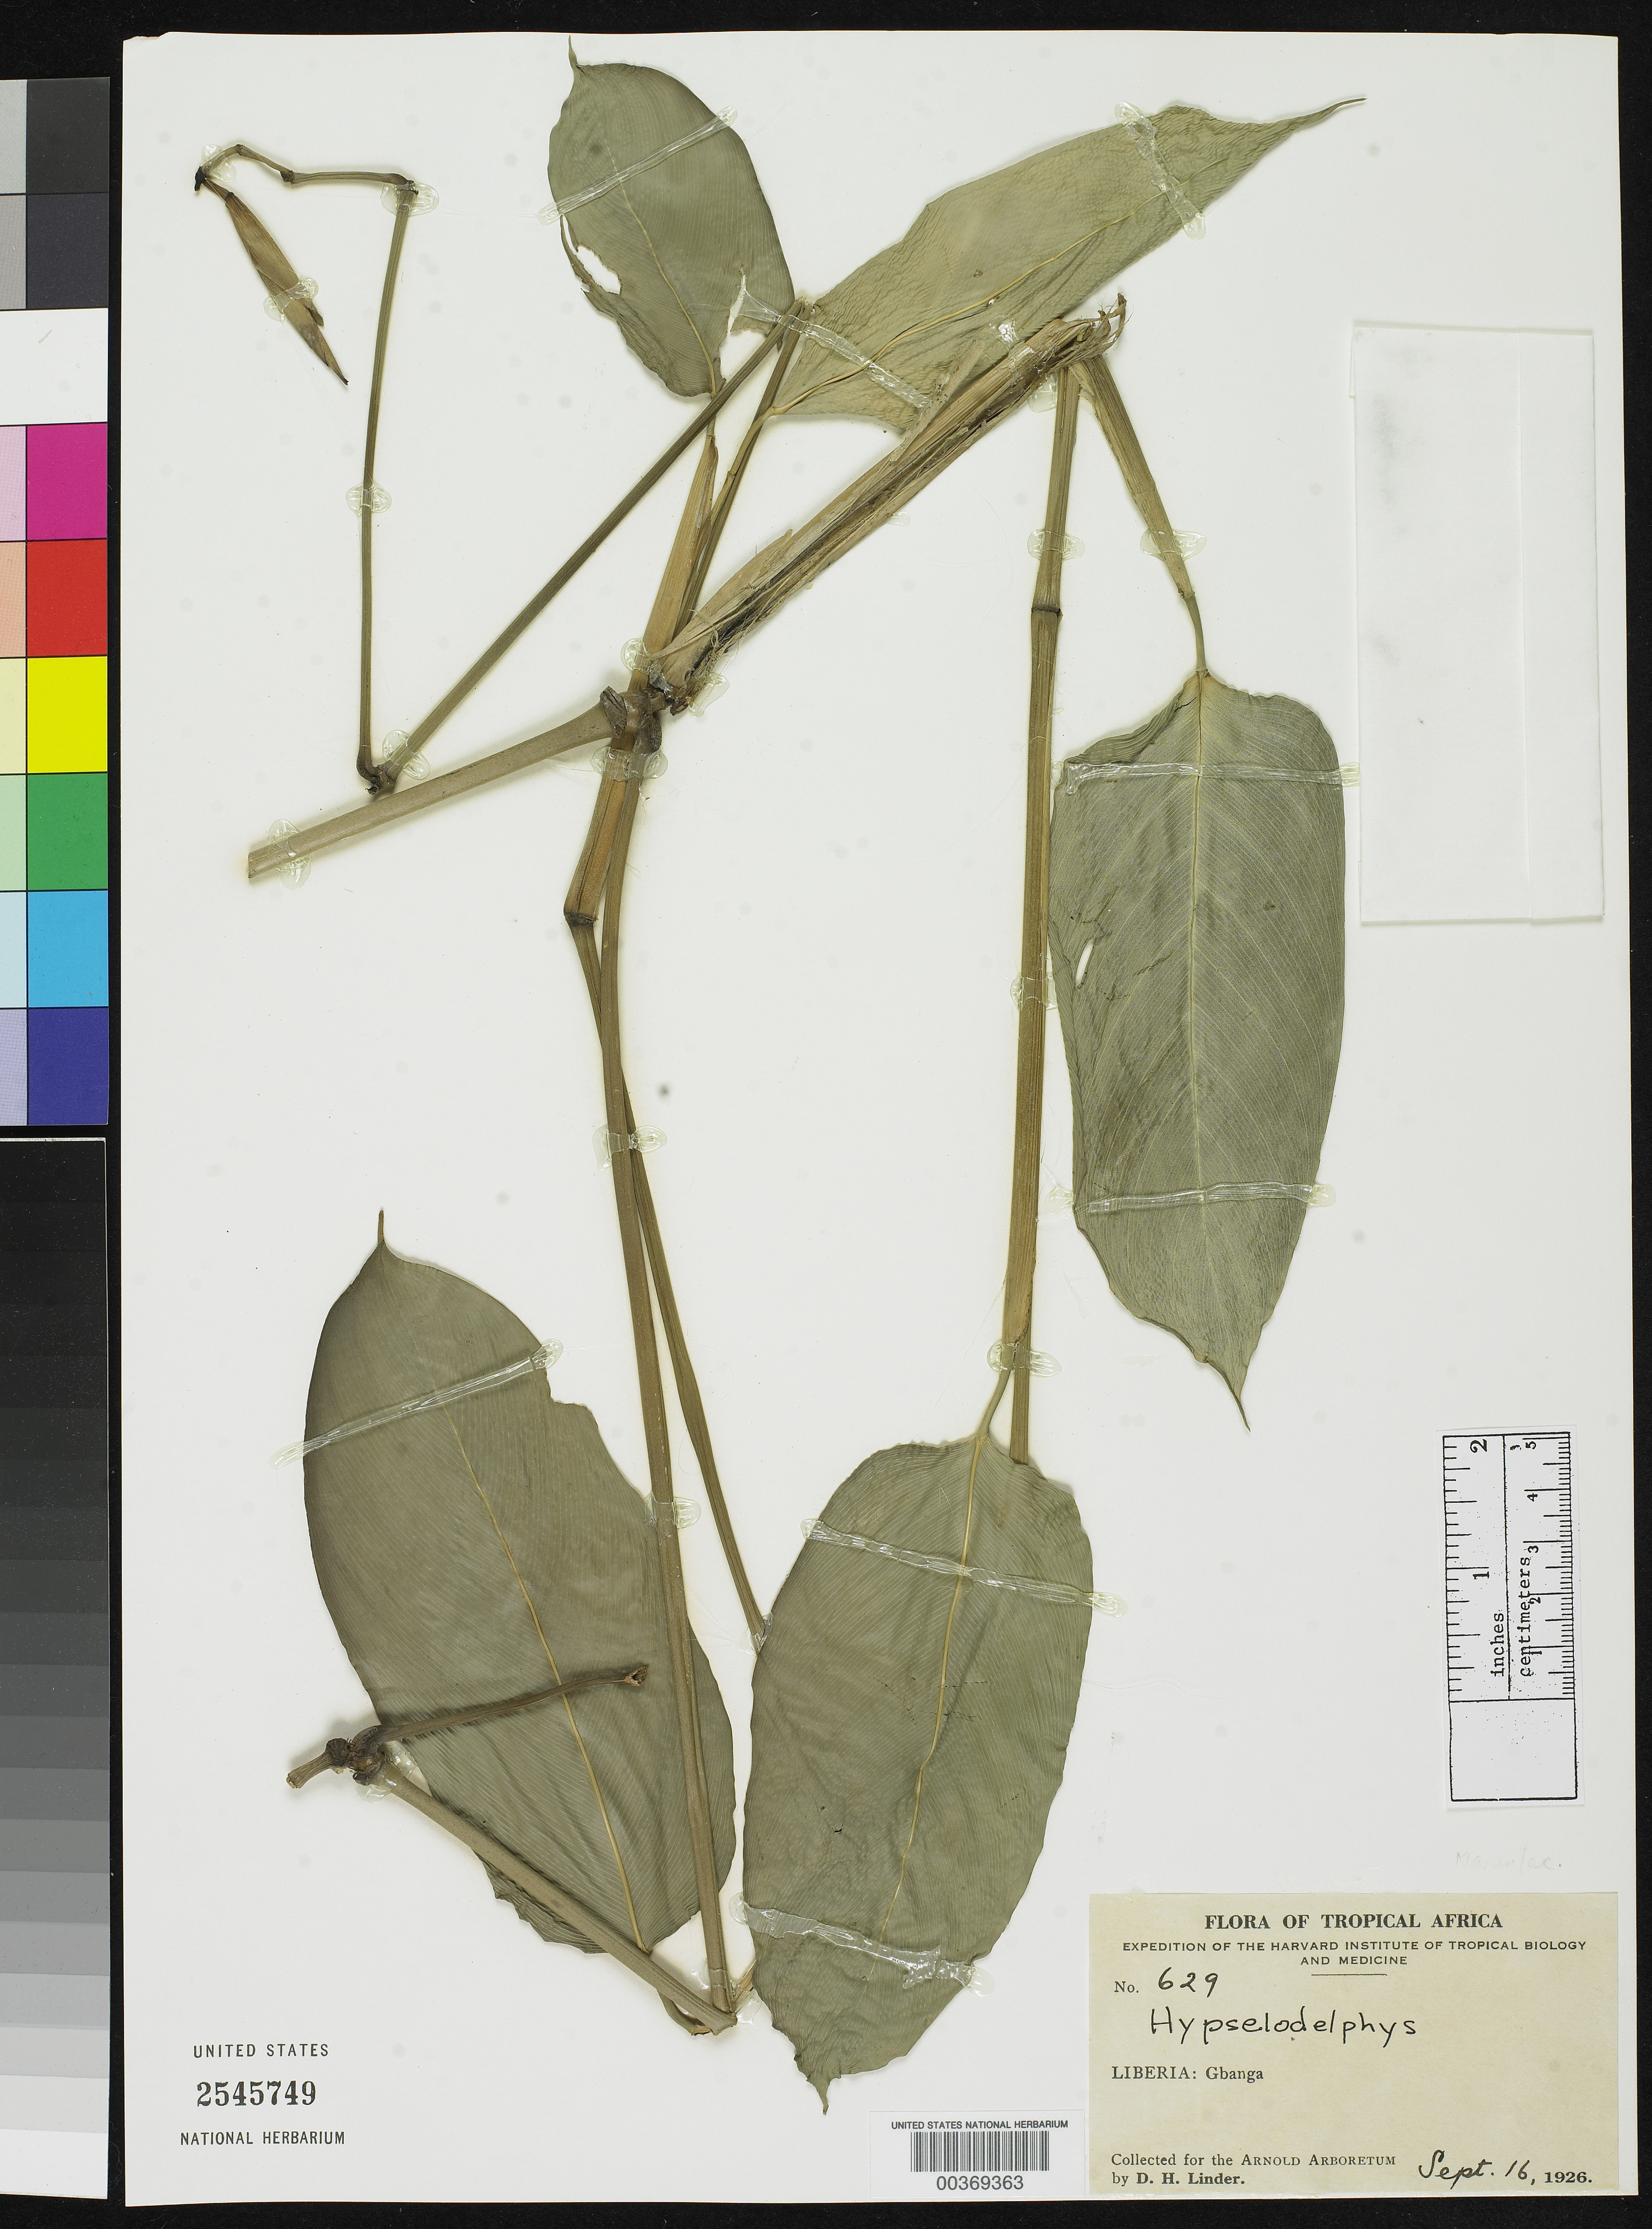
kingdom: Plantae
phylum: Tracheophyta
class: Liliopsida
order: Zingiberales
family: Marantaceae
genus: Hypselodelphys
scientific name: Hypselodelphys sp.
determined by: Kennedy, Helen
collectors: D. Linder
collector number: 629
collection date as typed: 16 Sep 1926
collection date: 1926-09-16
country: Liberia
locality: Gbanga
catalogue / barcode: US 2545749